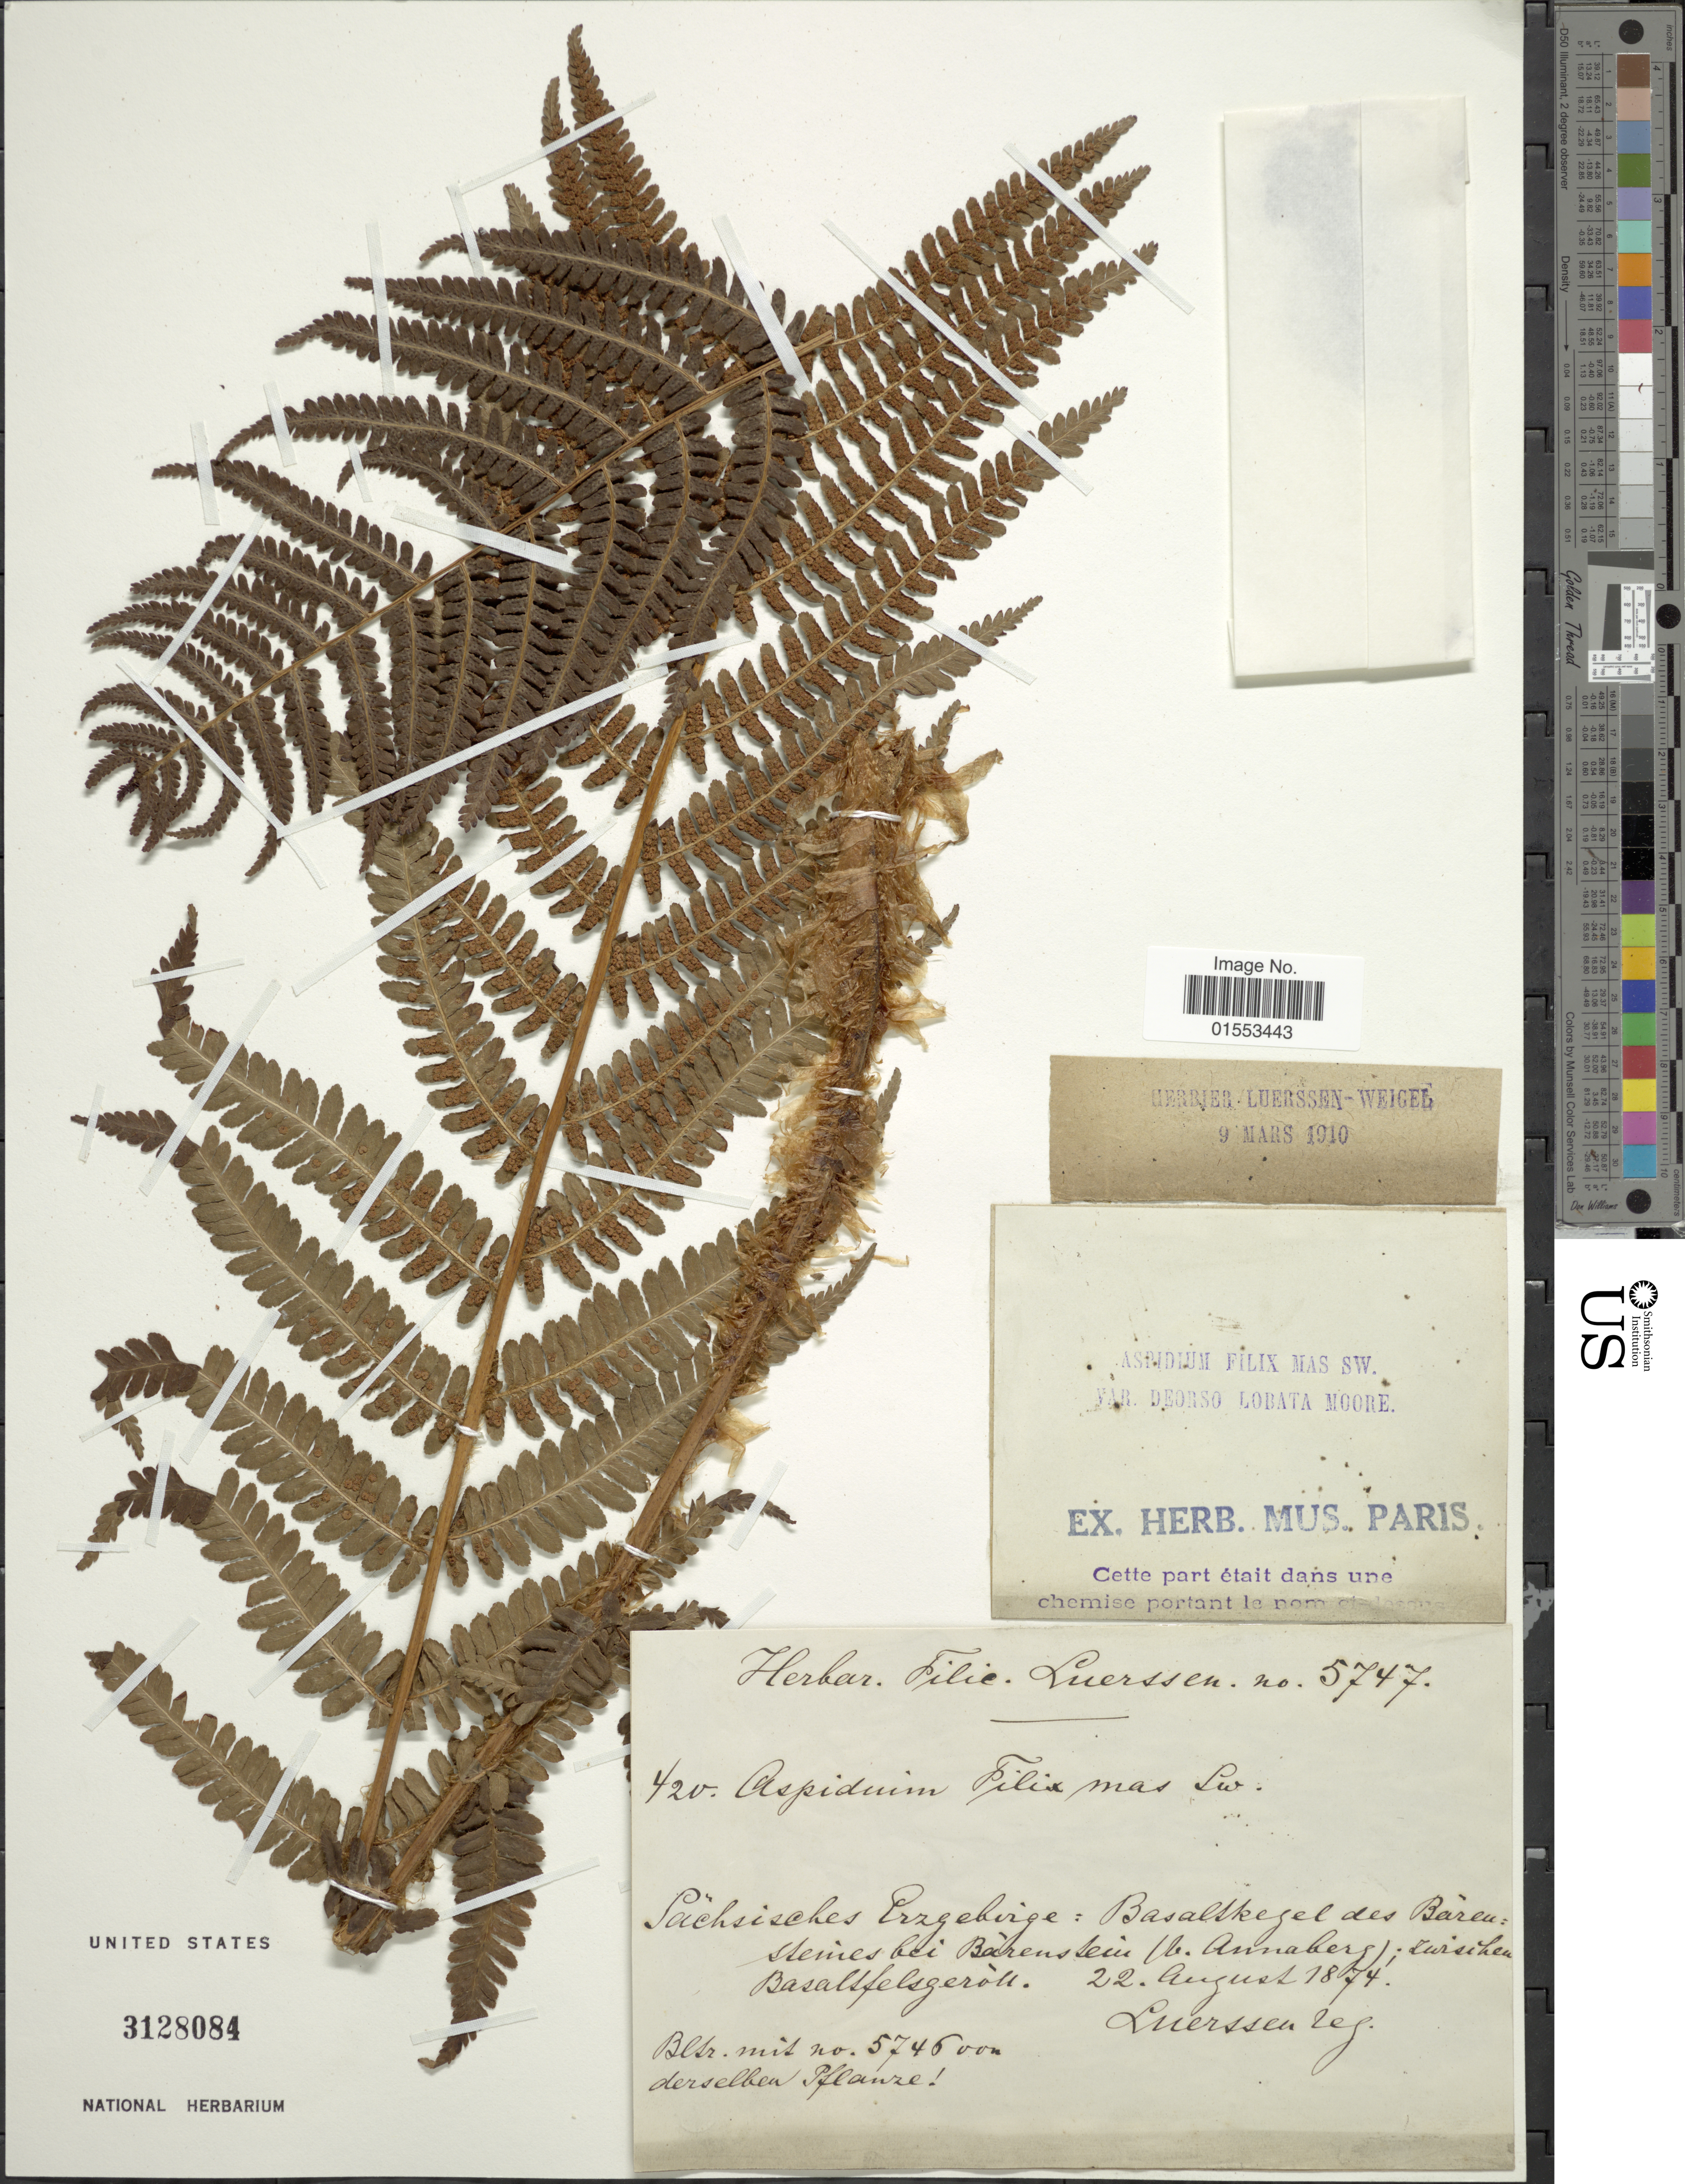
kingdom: Plantae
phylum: Tracheophyta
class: Polypodiopsida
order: Polypodiales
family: Dryopteridaceae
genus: Dryopteris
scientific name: Dryopteris filix-mas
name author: (L.) Schott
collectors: Luerssen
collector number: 5747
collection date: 1874-08-22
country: Germany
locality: Sachsisches Erzgebirge: Basaltkegel des Baren steines bei Barenstein (b. Annaberg); Zwischen Basaltfelsgerolt. [interpreted]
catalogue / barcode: US 3128084